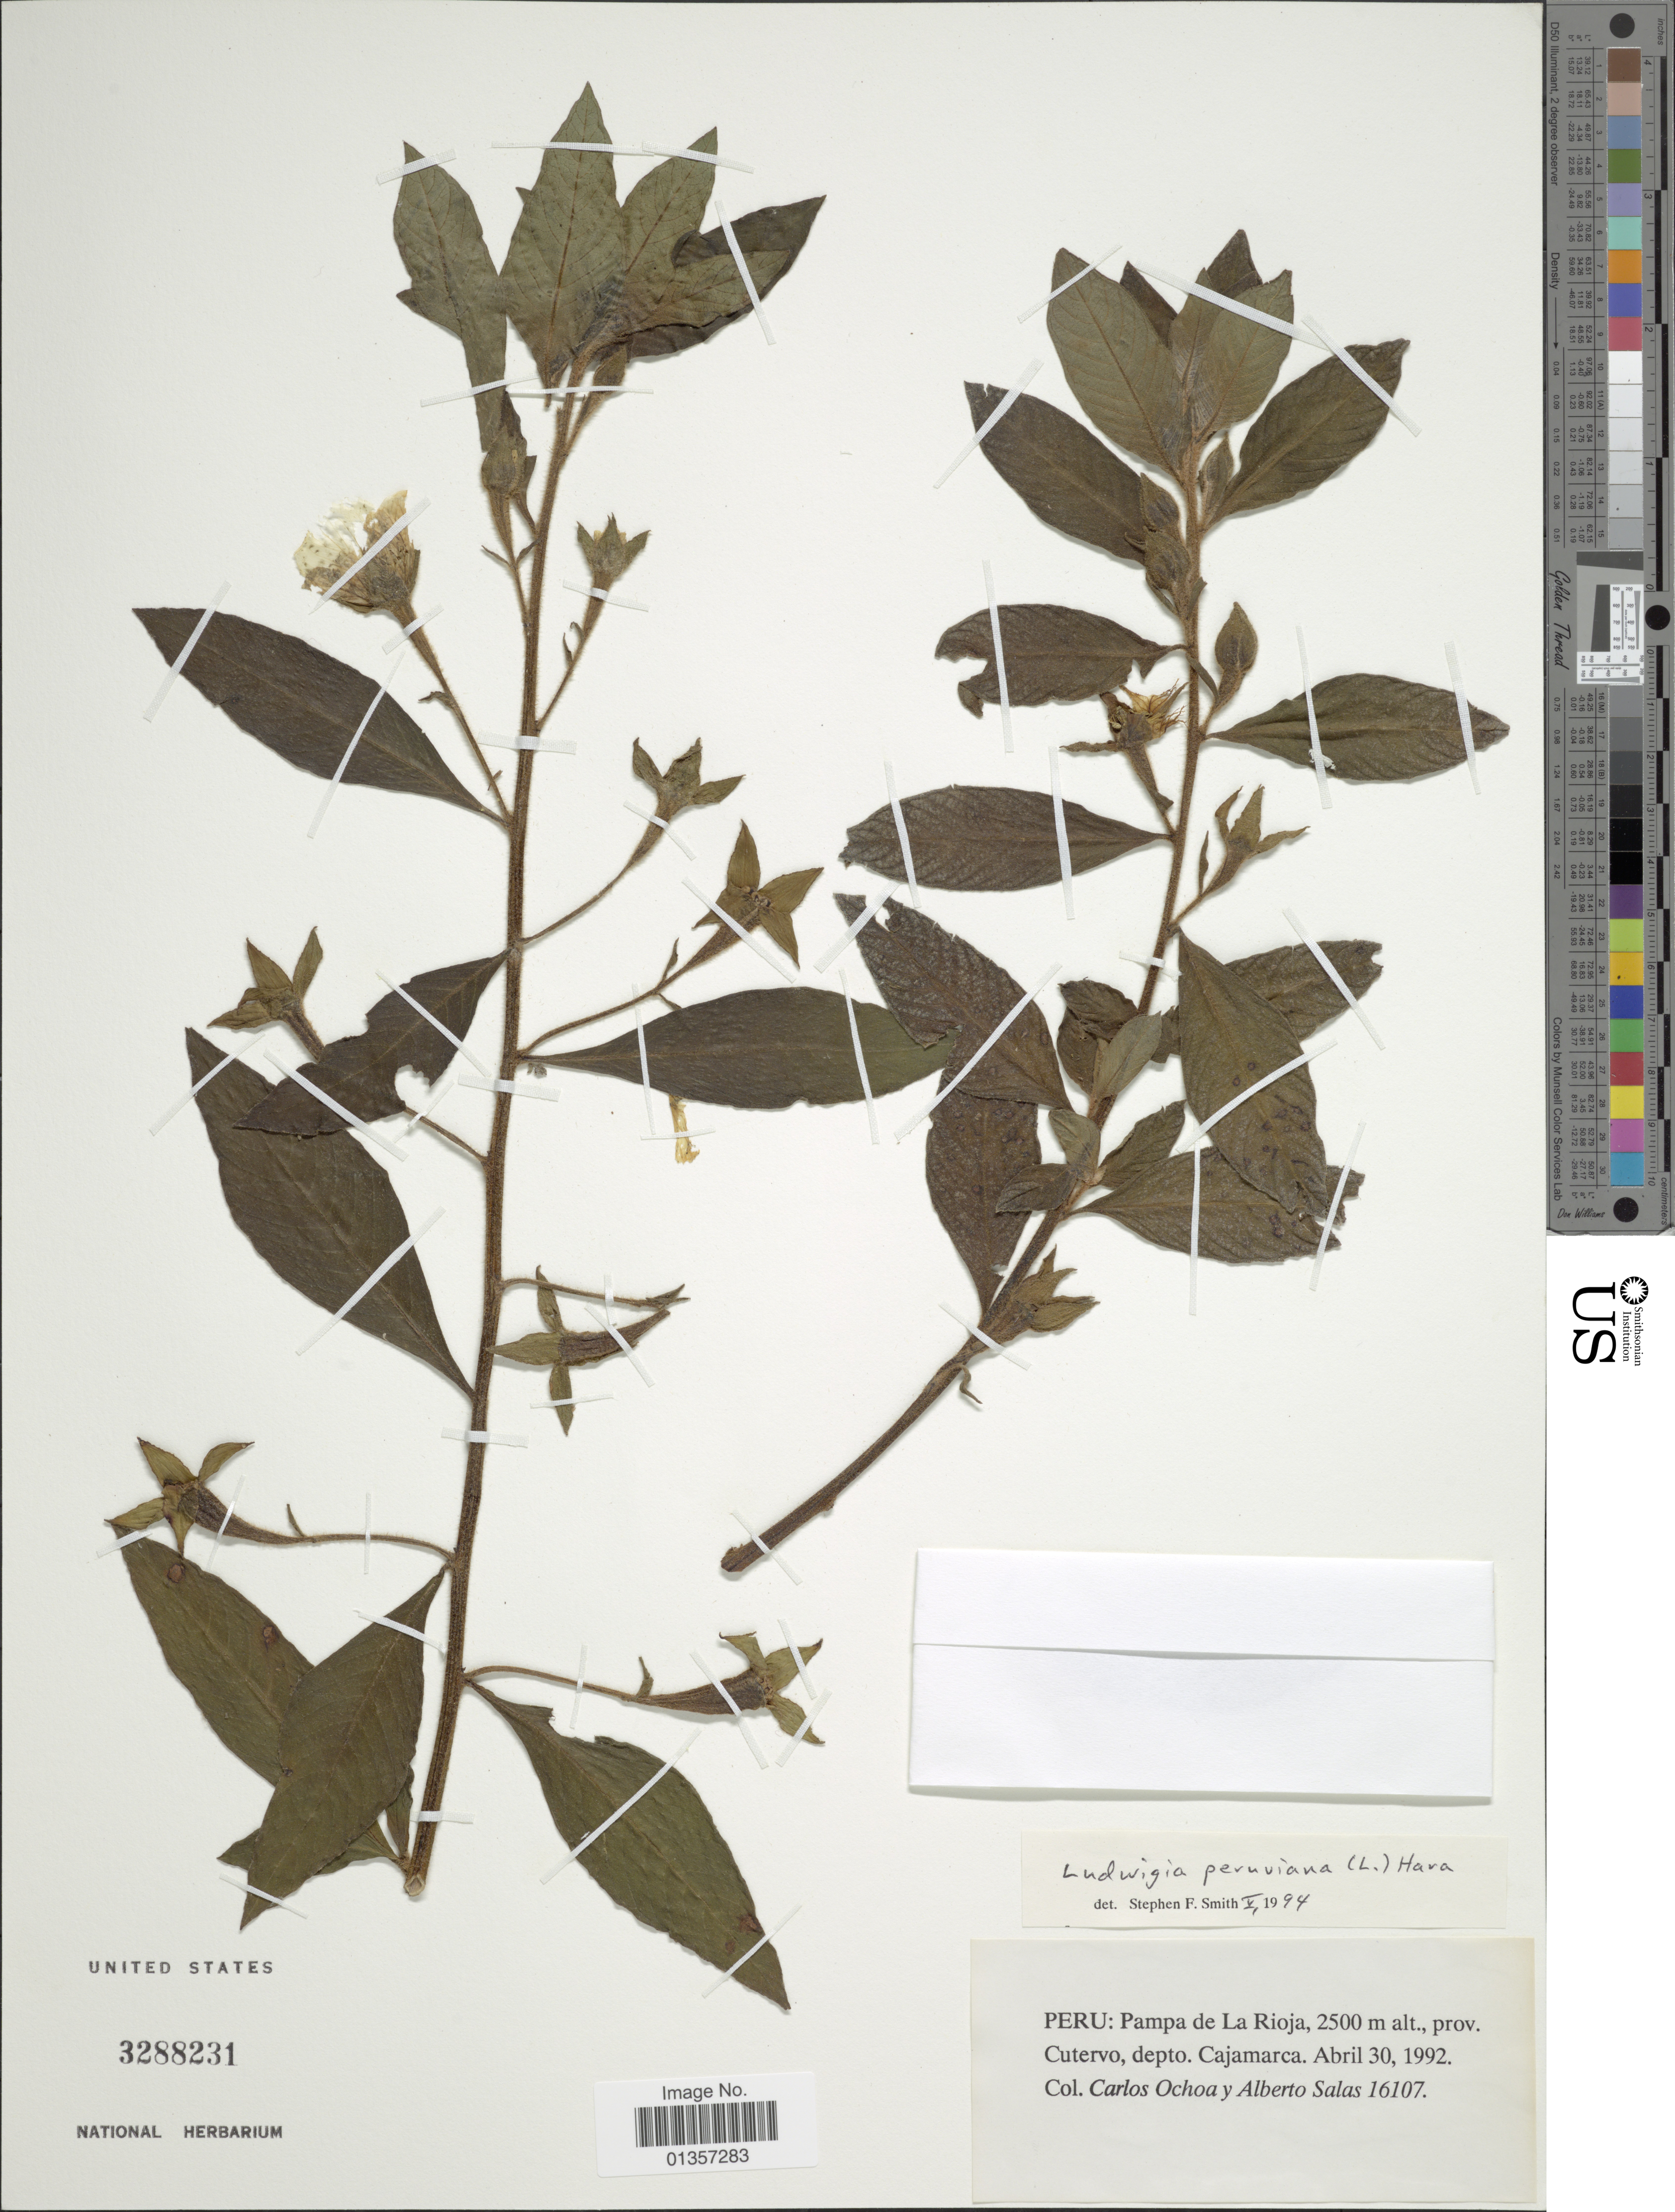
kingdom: Plantae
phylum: Tracheophyta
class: Magnoliopsida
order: Myrtales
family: Onagraceae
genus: Ludwigia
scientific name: Ludwigia peruviana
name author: (L.) H. Hara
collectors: C. Ochoa & A. Salas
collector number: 16107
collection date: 1992-04-30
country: Peru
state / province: Cajamarca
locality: Pampa de La Rioja, prov. Cutervo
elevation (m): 2500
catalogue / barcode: US 3288231